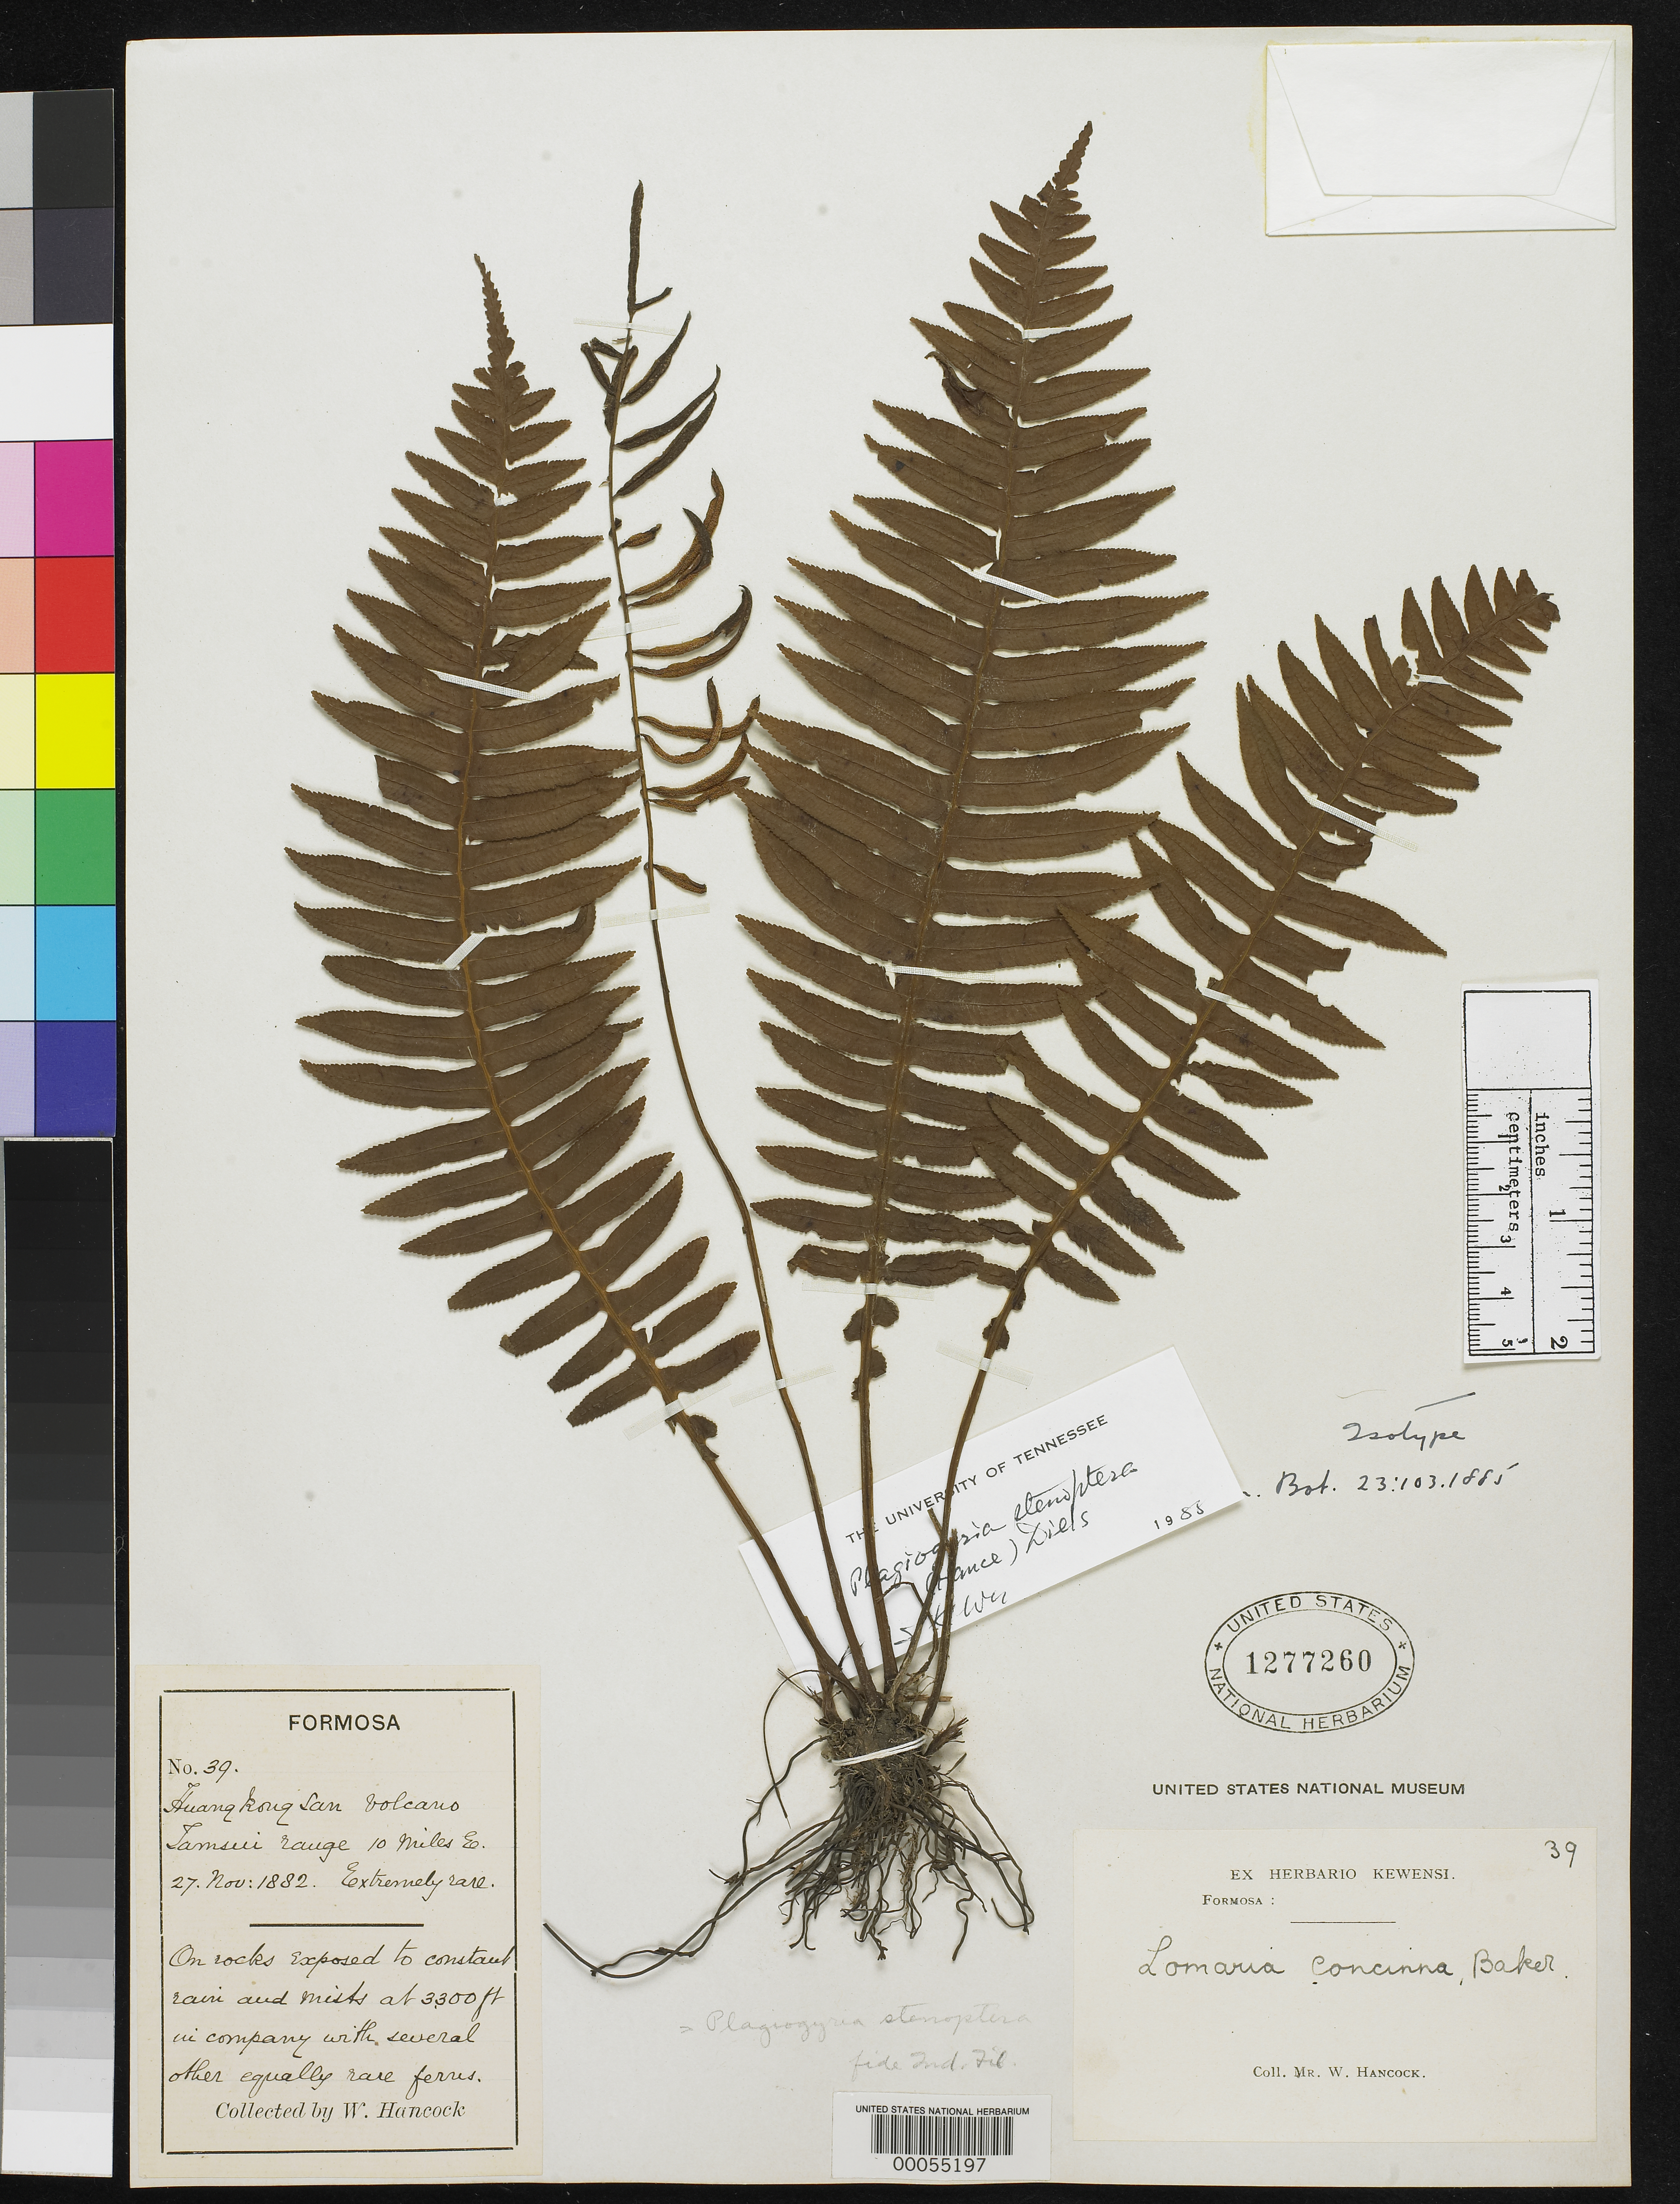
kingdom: Plantae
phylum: Tracheophyta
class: Polypodiopsida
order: Polypodiales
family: Blechnaceae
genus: Lomaria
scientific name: Lomaria concinna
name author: Baker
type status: Type Collection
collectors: W. Hancock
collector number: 39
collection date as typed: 27 Nov 1882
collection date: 1882-11-27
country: Taiwan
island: Taiwan [Formosa]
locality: Huang Kong Lan Volcano, Lamsui range 10 mi E.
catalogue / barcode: US 1277260